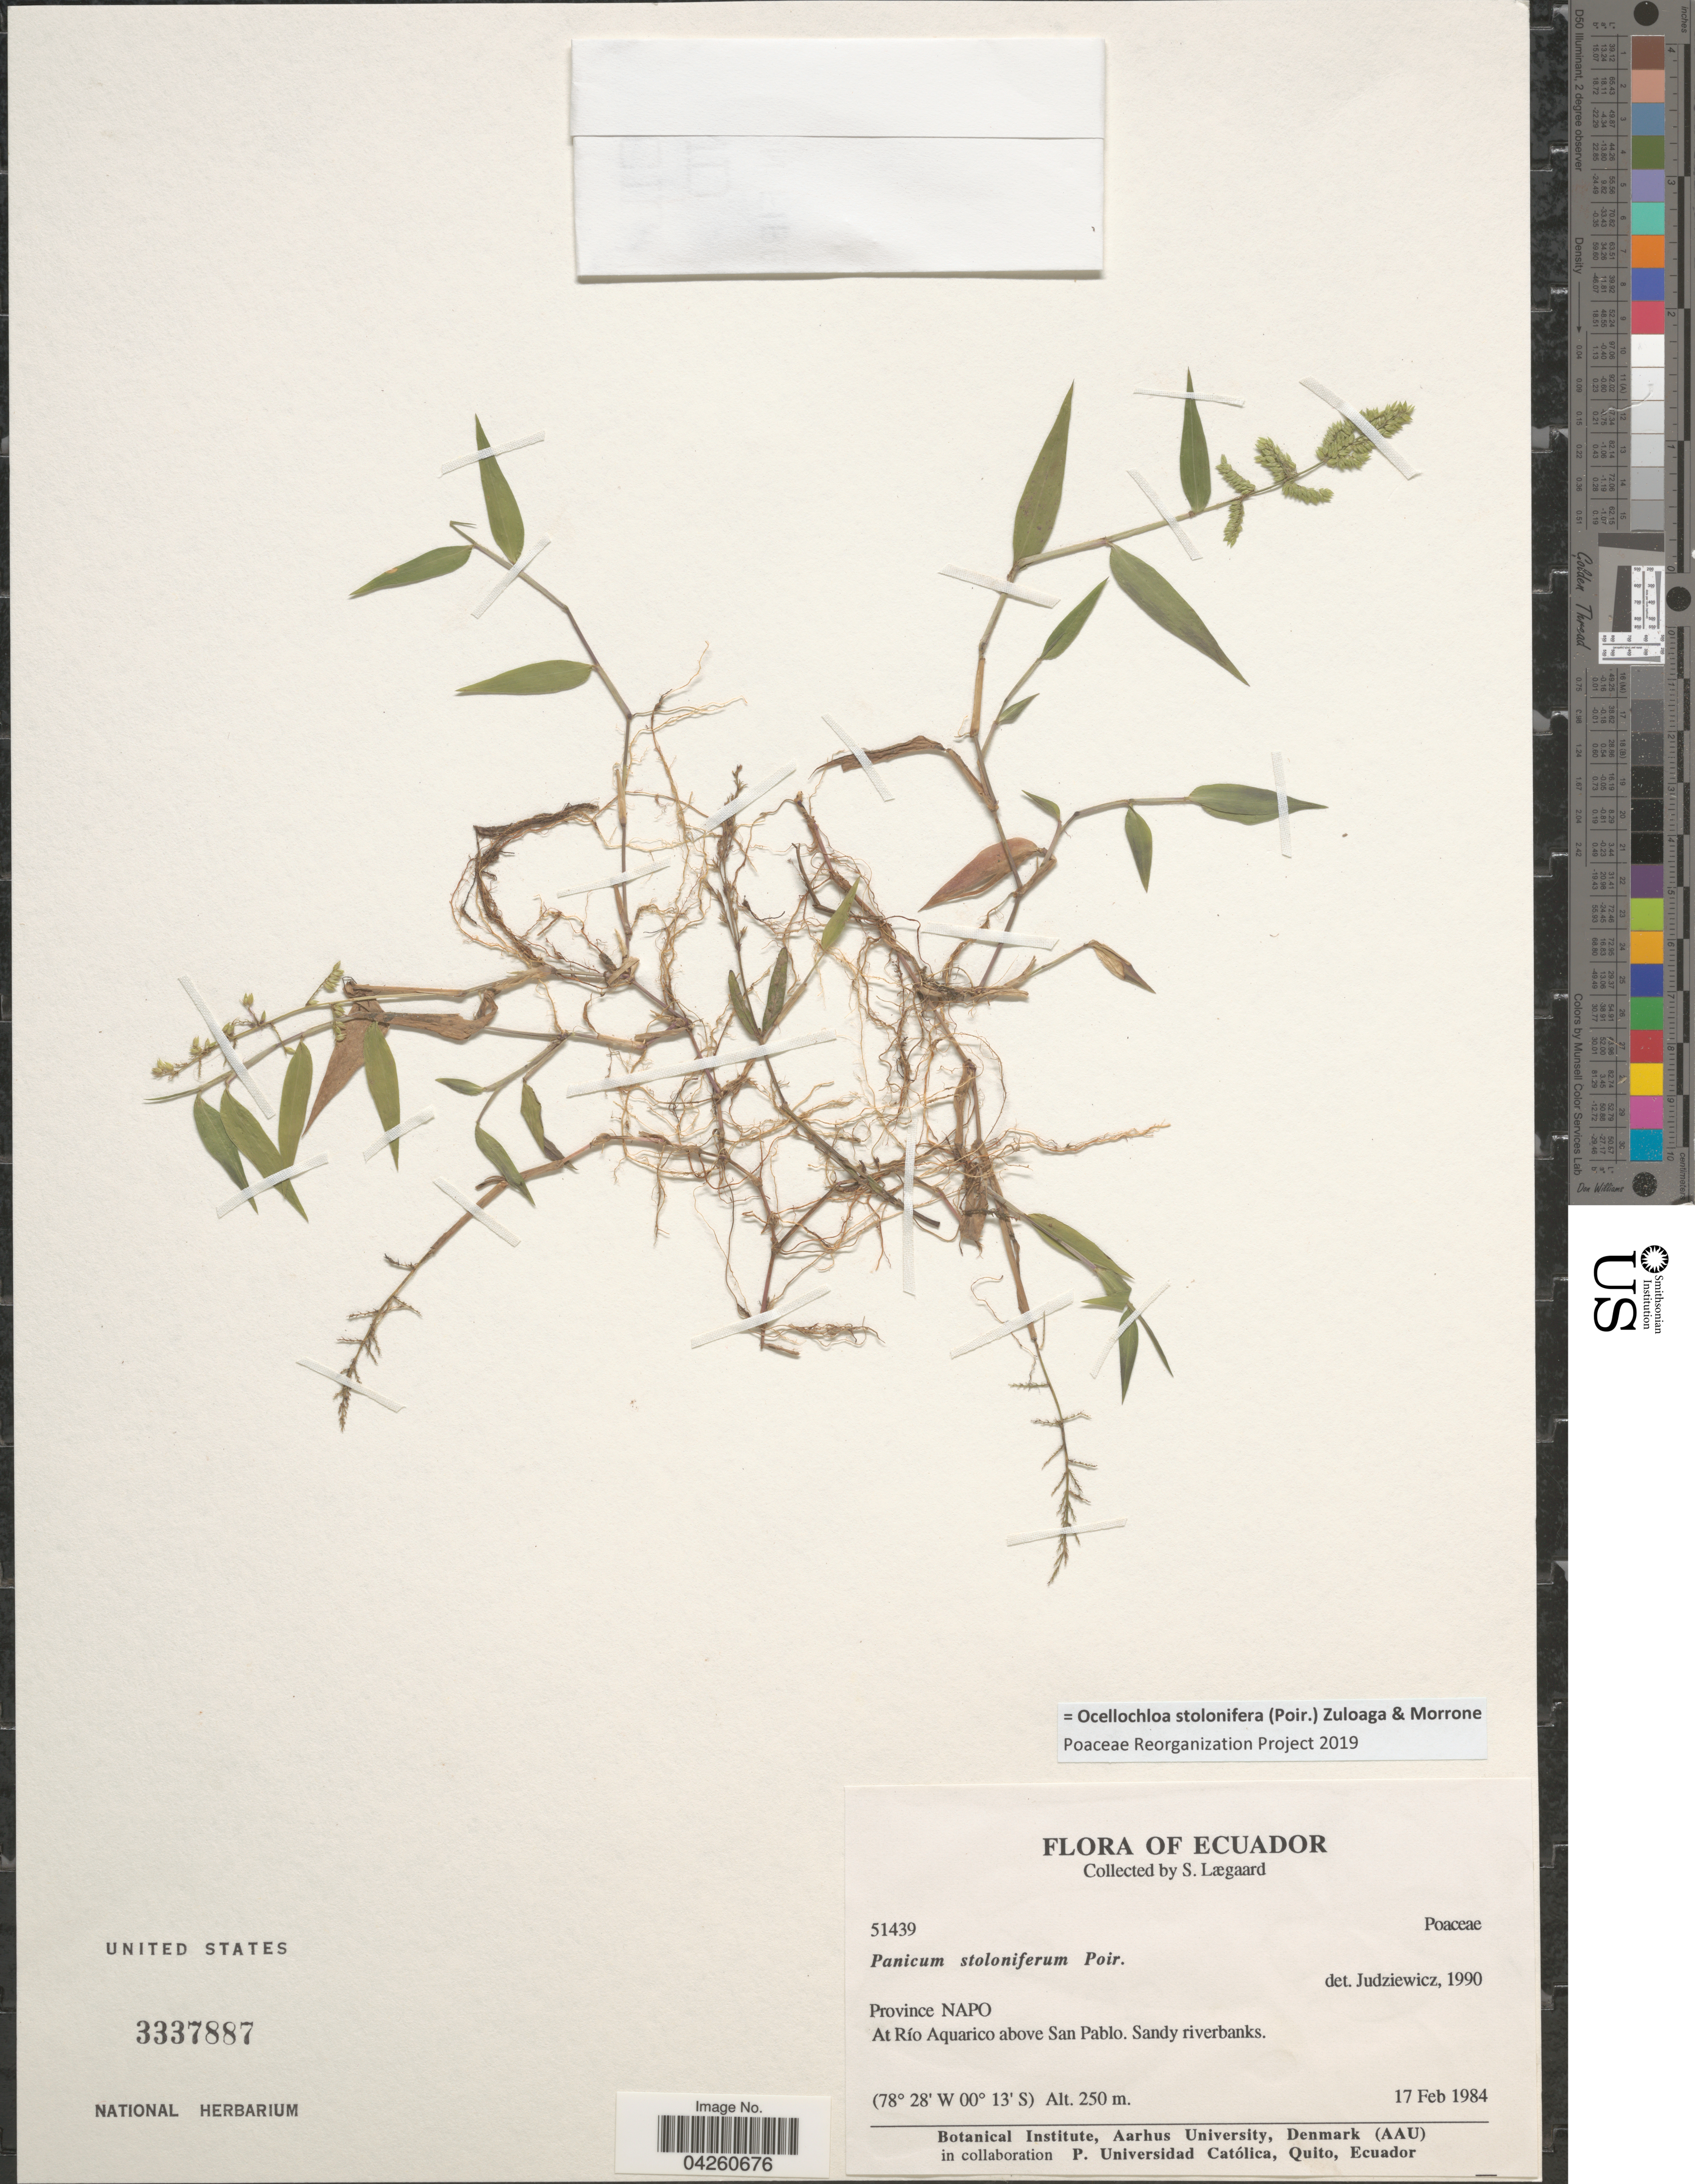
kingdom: Plantae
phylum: Tracheophyta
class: Liliopsida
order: Poales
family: Poaceae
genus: Ocellochloa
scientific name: Ocellochloa stolonifera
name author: (Poir.) Zuloaga & Morrone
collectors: S. Lægaard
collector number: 51439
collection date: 1984-02-17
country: Ecuador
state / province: Napo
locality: At Río Aquarico above San Pablo.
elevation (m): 250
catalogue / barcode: US 3337887